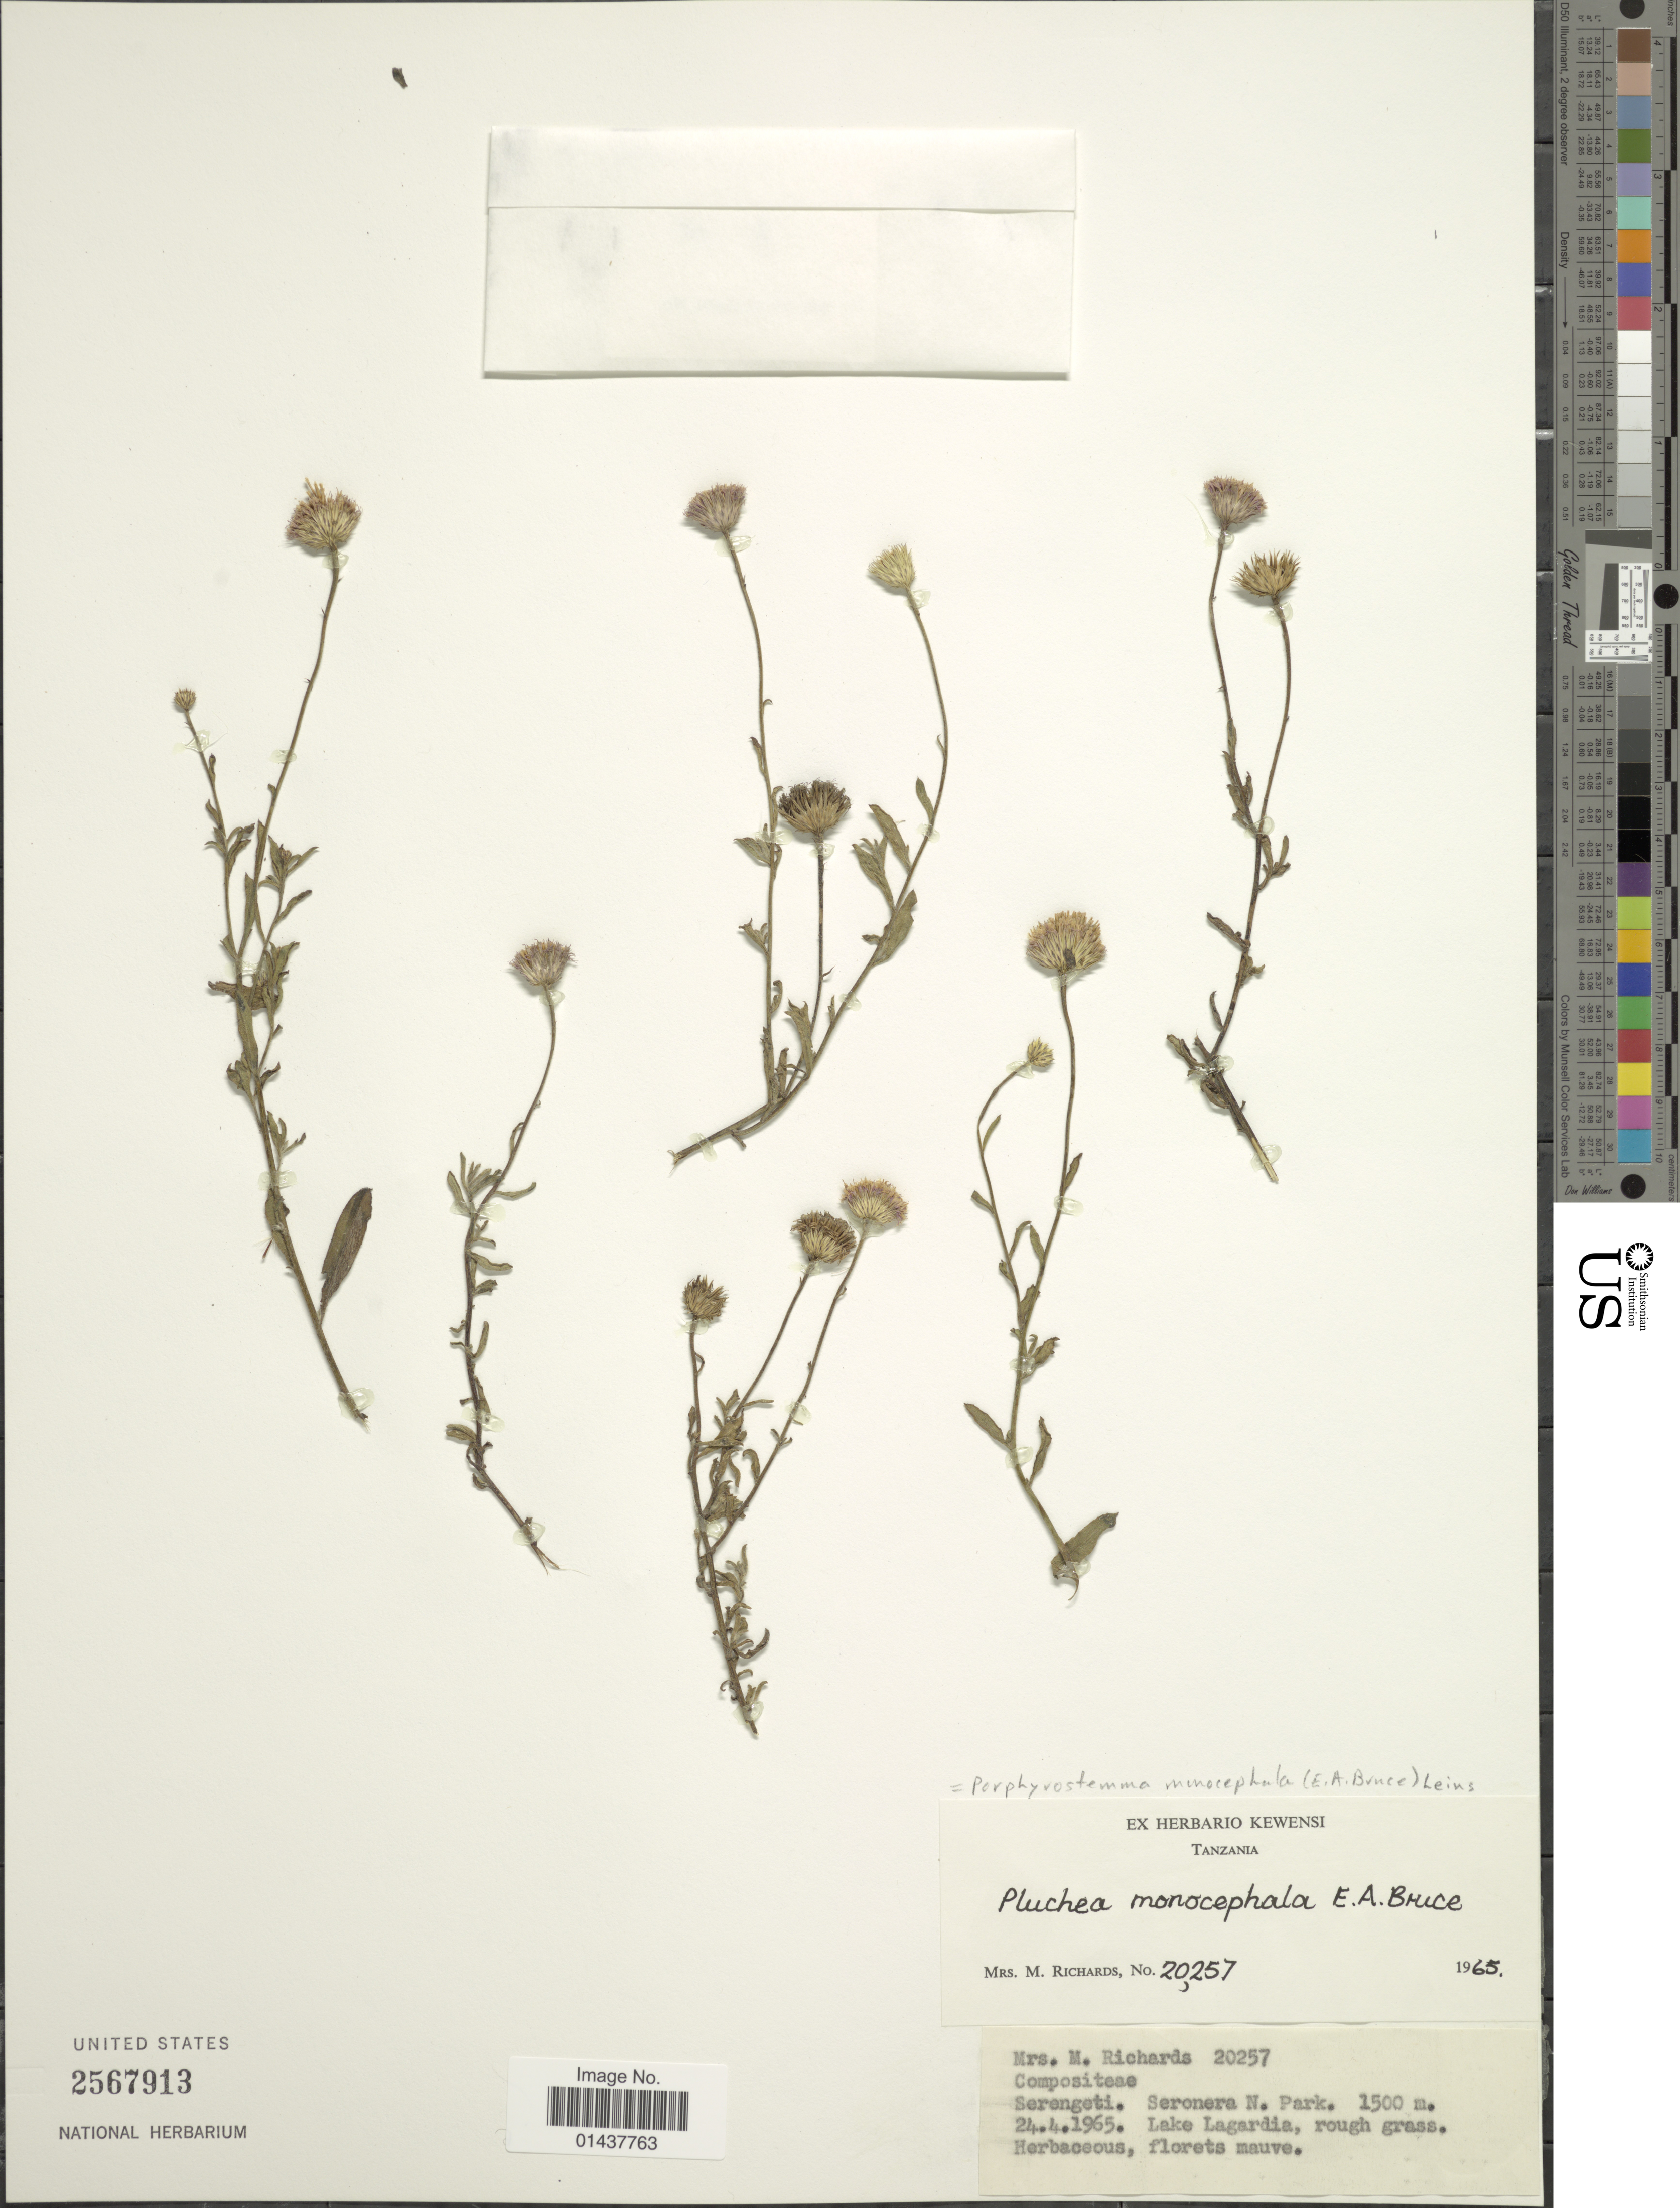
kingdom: Plantae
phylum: Tracheophyta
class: Magnoliopsida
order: Asterales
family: Asteraceae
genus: Porphyrostemma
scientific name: Porphyrostemma monocephala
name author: (E.A. Bruce) Leins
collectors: M. Richards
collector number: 20257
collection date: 1965-04-24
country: Tanzania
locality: Serengeti. Seronera N Park, Lake Lagardia, rough grass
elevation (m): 1500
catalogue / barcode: US 2567913